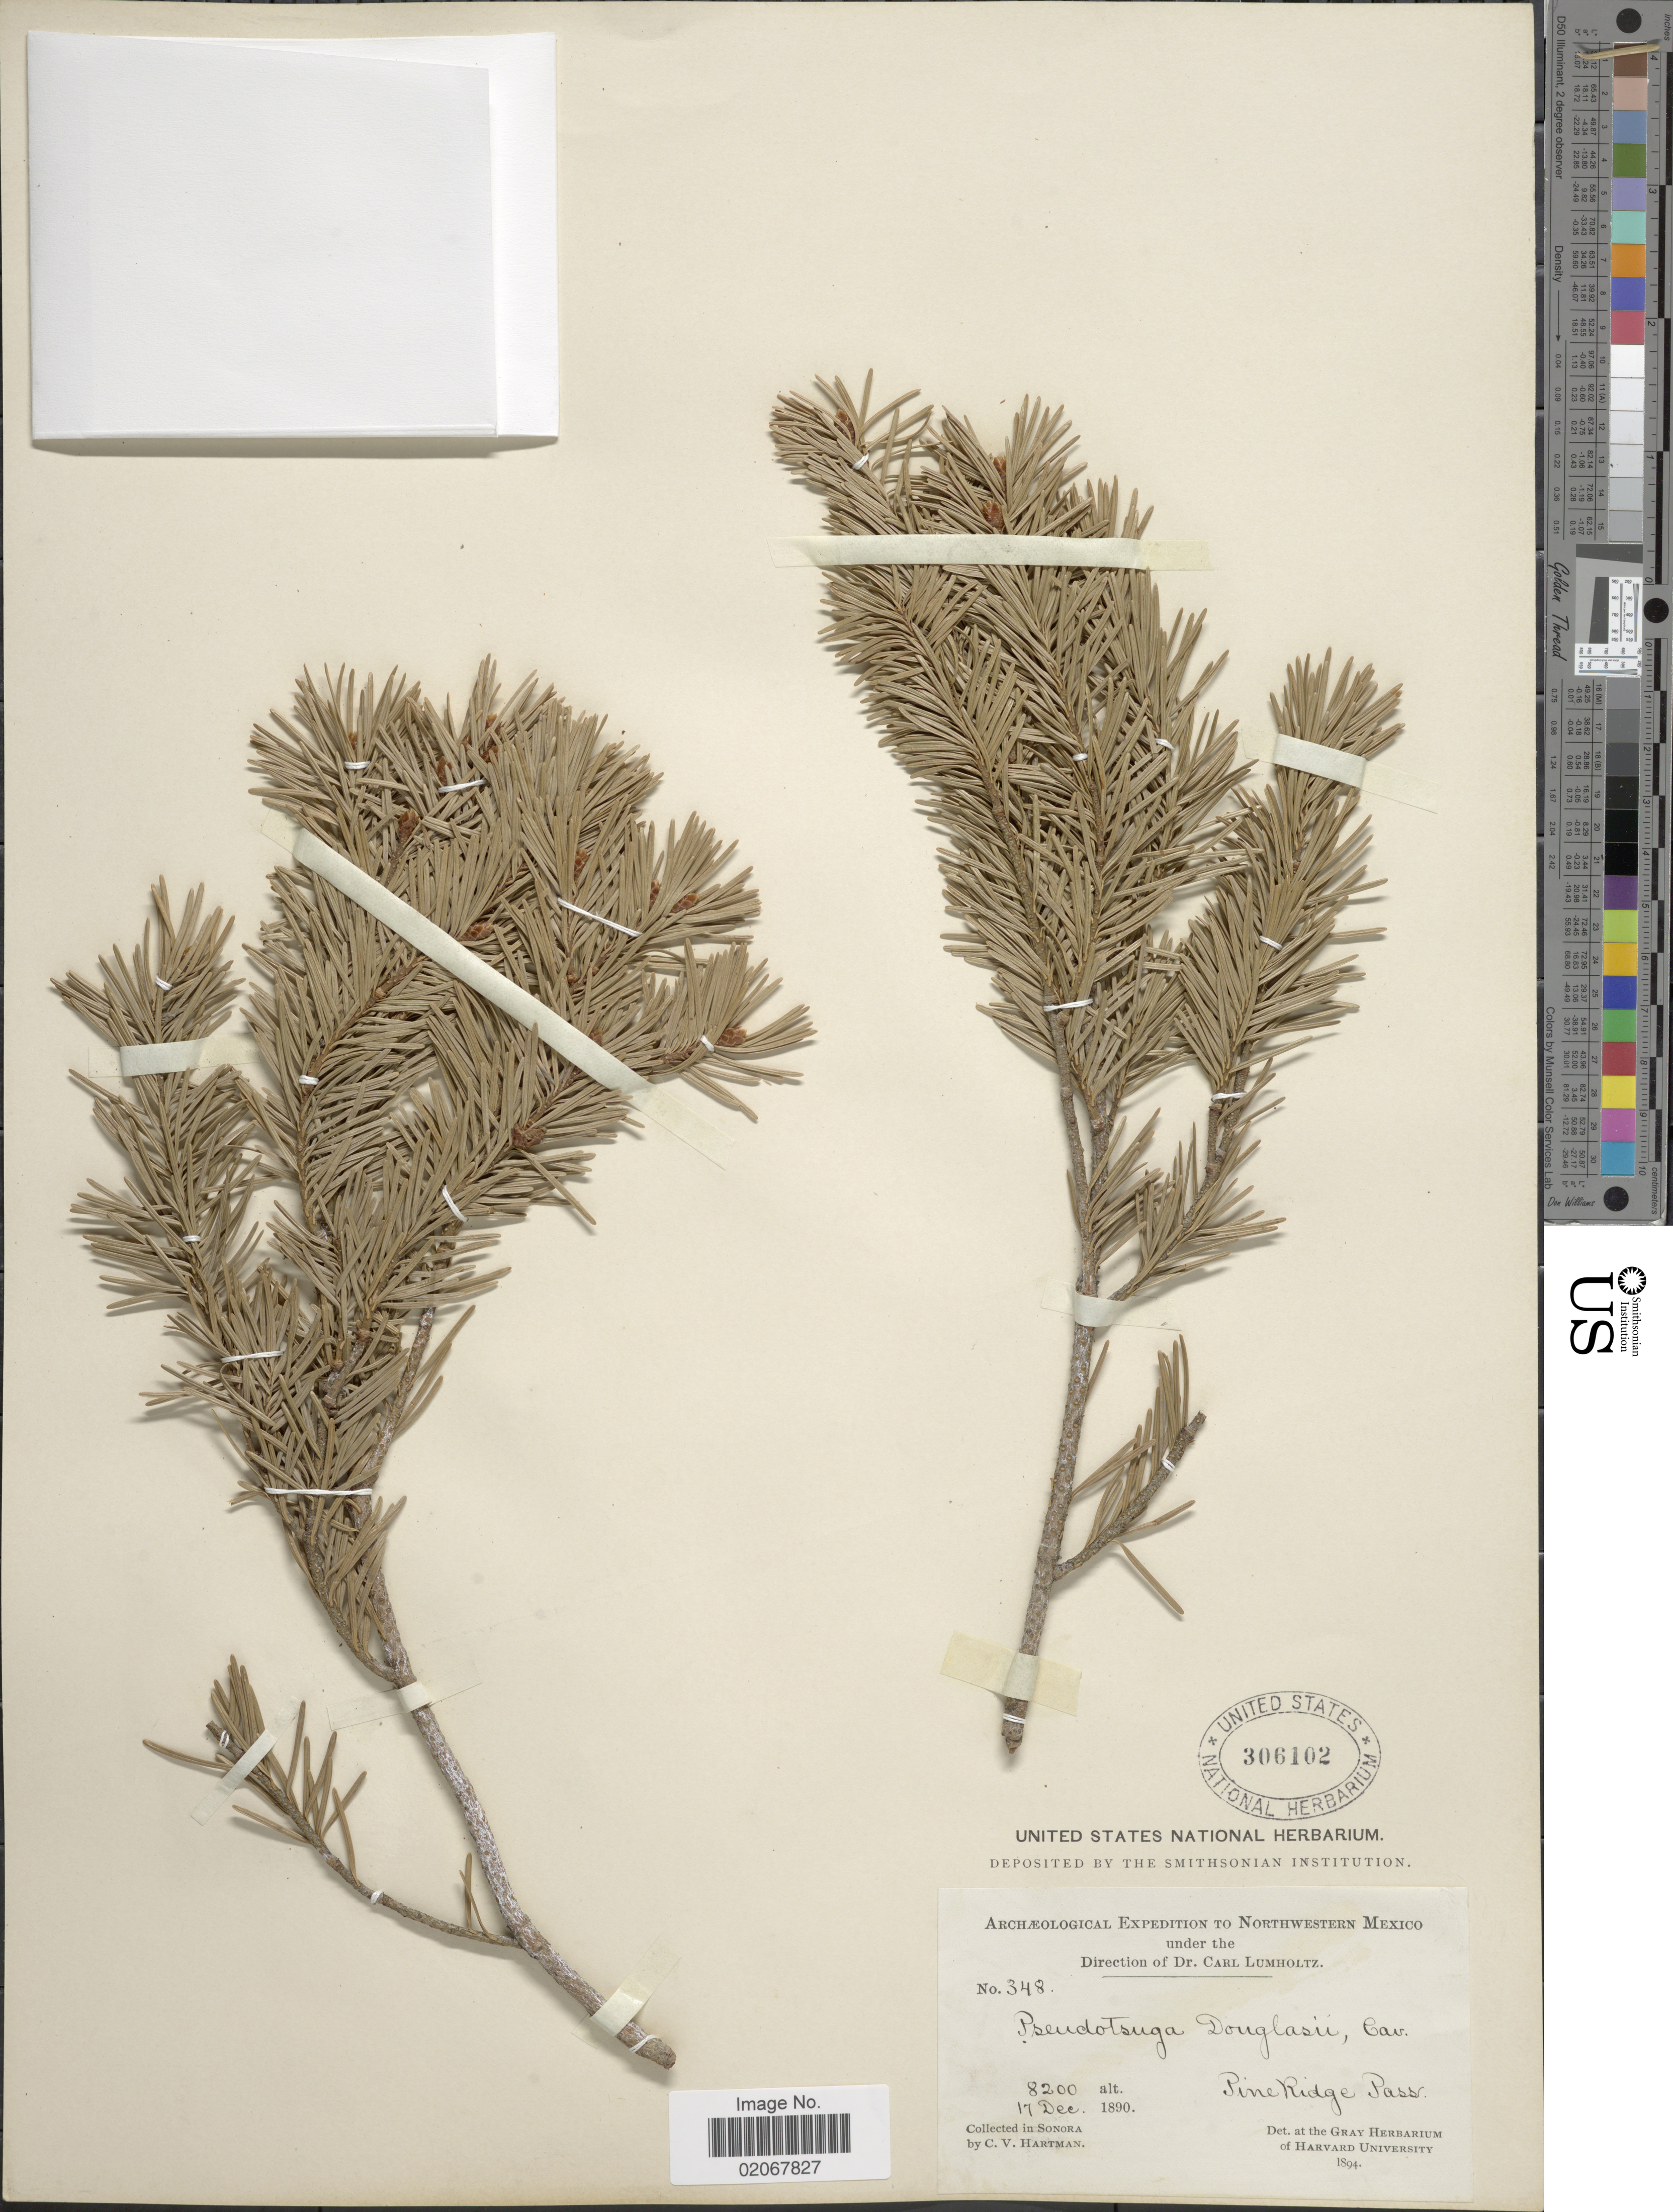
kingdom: Plantae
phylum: Tracheophyta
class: Pinopsida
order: Pinales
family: Pinaceae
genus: Pseudotsuga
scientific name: Pseudotsuga menziesii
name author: (Mirb.) Franco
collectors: C. V. Hartman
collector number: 348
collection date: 1890-12-17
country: Mexico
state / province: Sonora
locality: Northwestern Mexico. Pine Ridge Pass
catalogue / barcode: US 306102